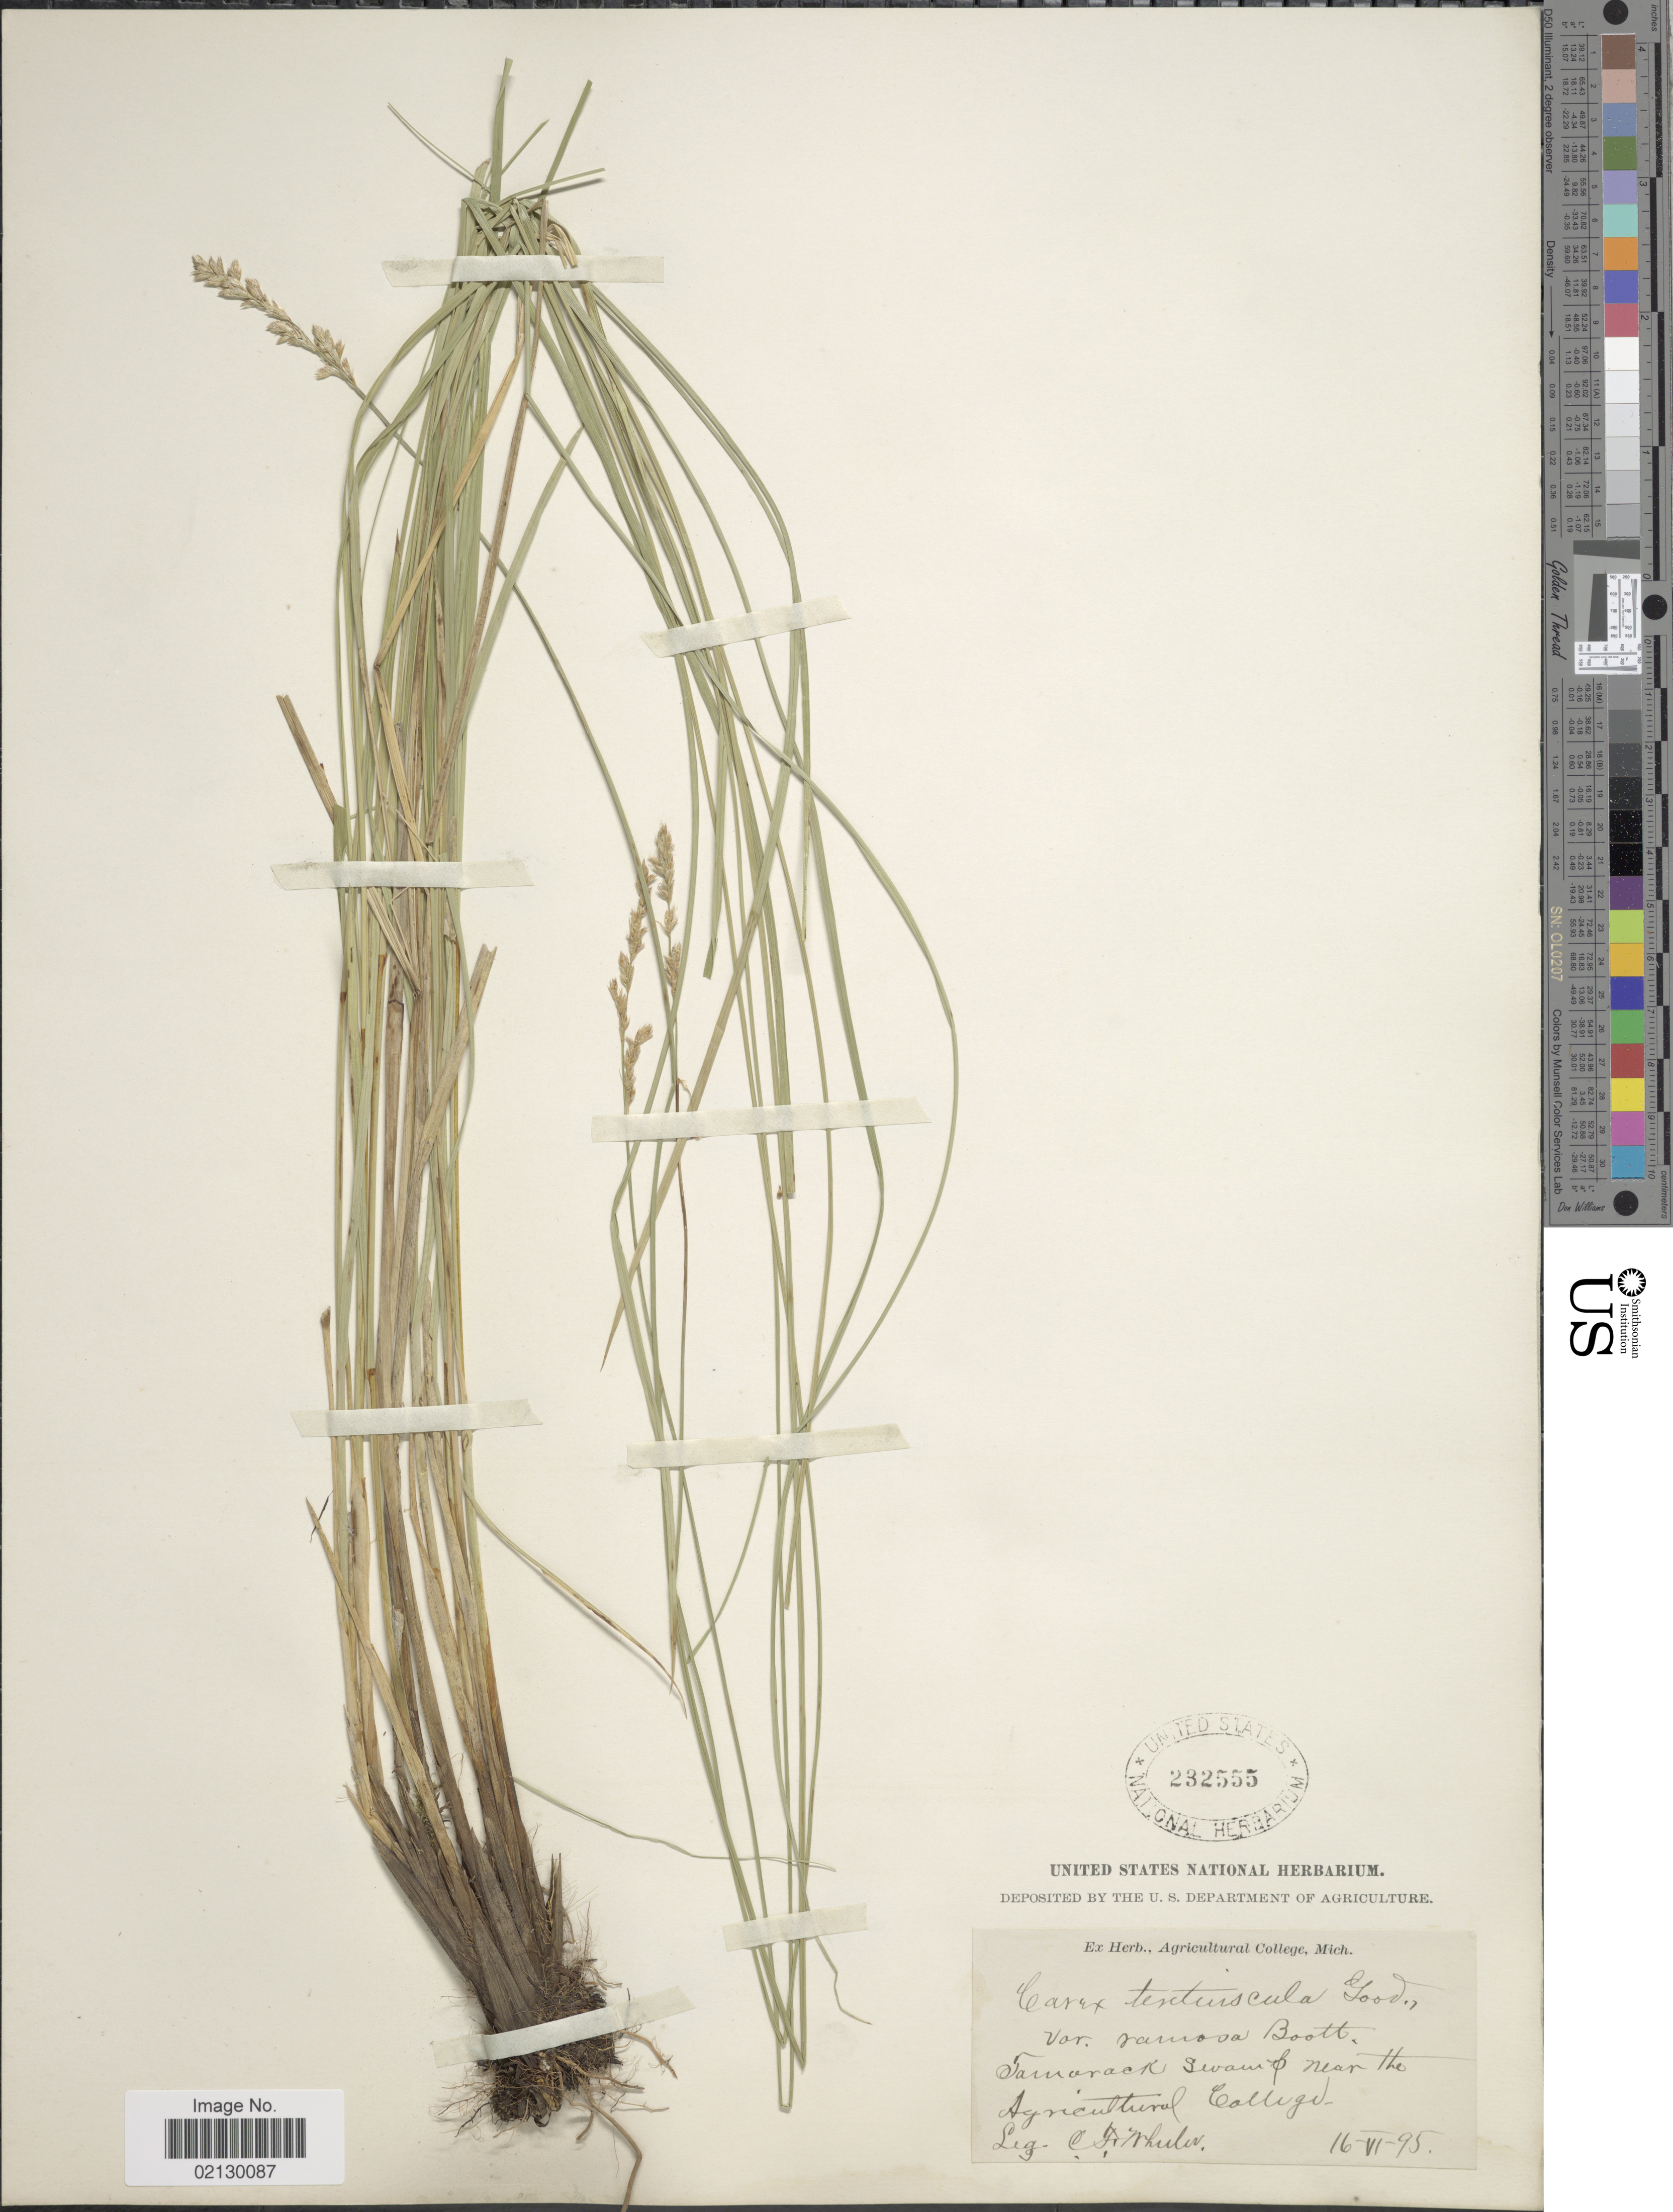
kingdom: Plantae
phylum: Tracheophyta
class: Liliopsida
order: Poales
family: Cyperaceae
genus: Carex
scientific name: Carex prairea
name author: Dewey ex Alph. Wood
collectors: C. Wheeler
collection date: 1895-06-16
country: United States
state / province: Michigan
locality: Tamarack Swamp near the Agricultural College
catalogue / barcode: US 232555